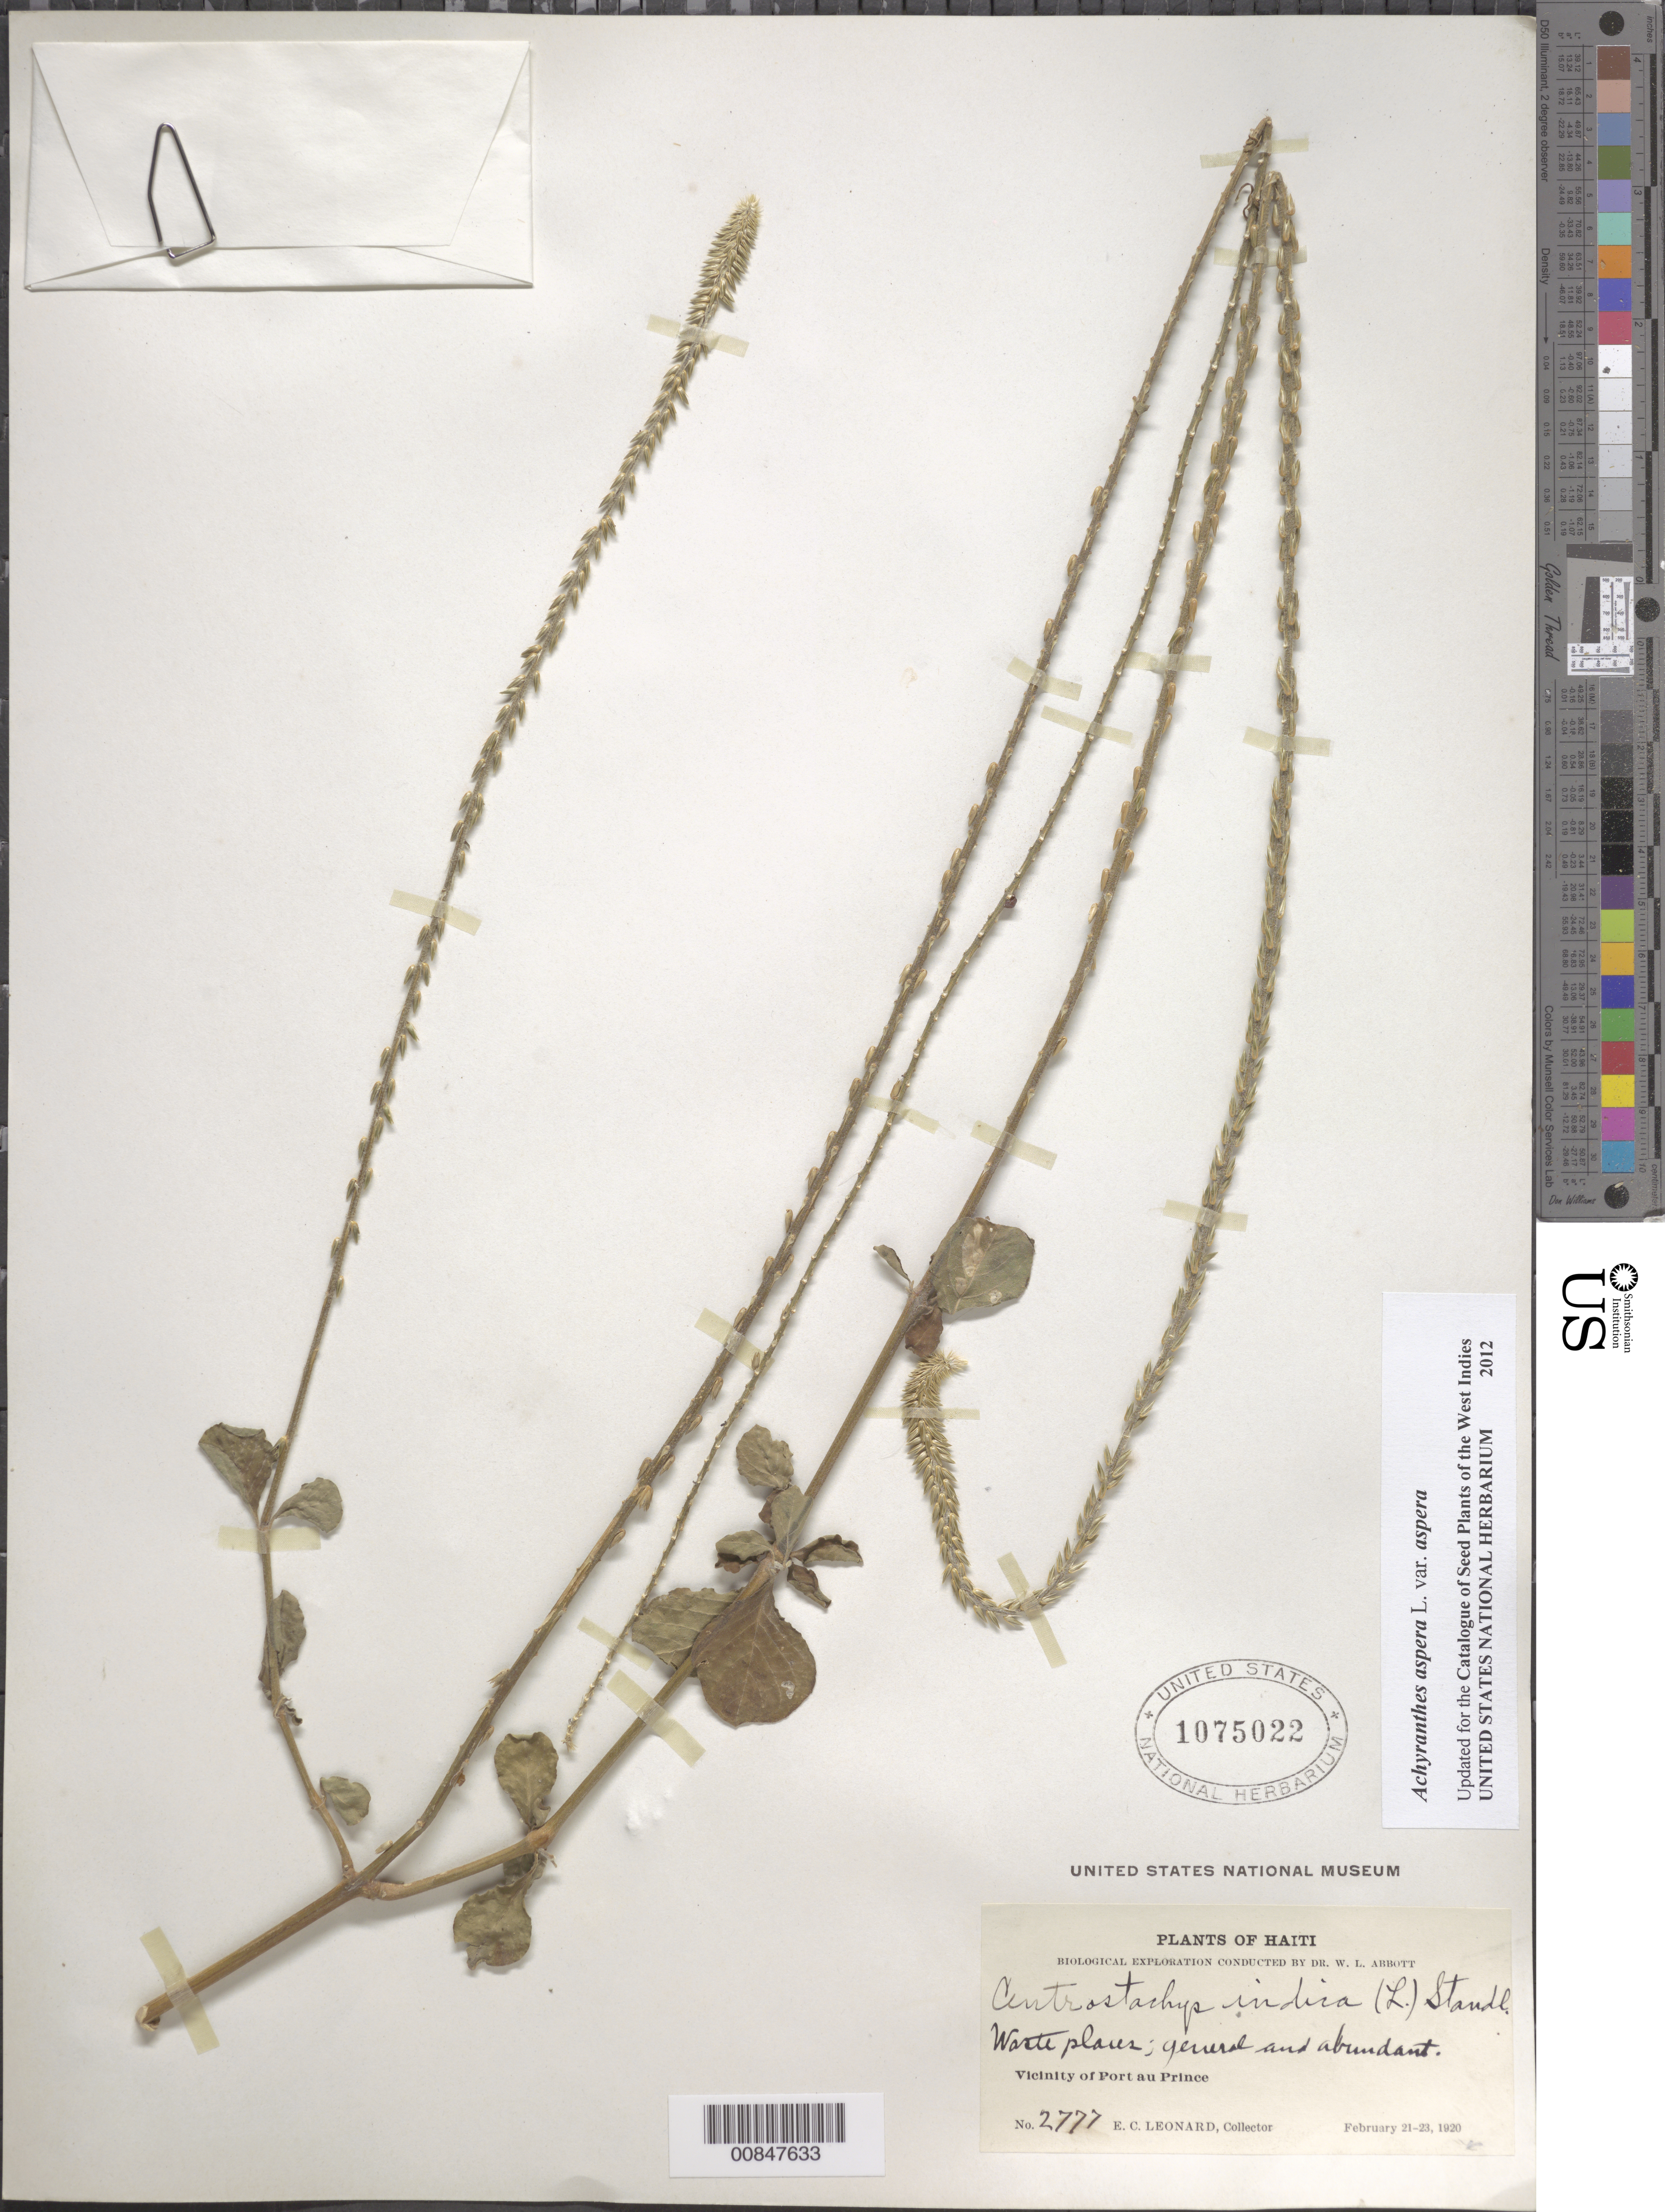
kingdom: Plantae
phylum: Tracheophyta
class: Magnoliopsida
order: Caryophyllales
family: Amaranthaceae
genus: Achyranthes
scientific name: Achyranthes aspera var. aspera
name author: L.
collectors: E. C. Leonard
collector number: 2777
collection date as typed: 21 Feb 1920 to 23 Feb 1920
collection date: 1920-02-21/1920-02-23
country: Haiti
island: Hispaniola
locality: Vicinity of Port au Prince.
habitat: Waste places.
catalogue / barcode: US 1075022